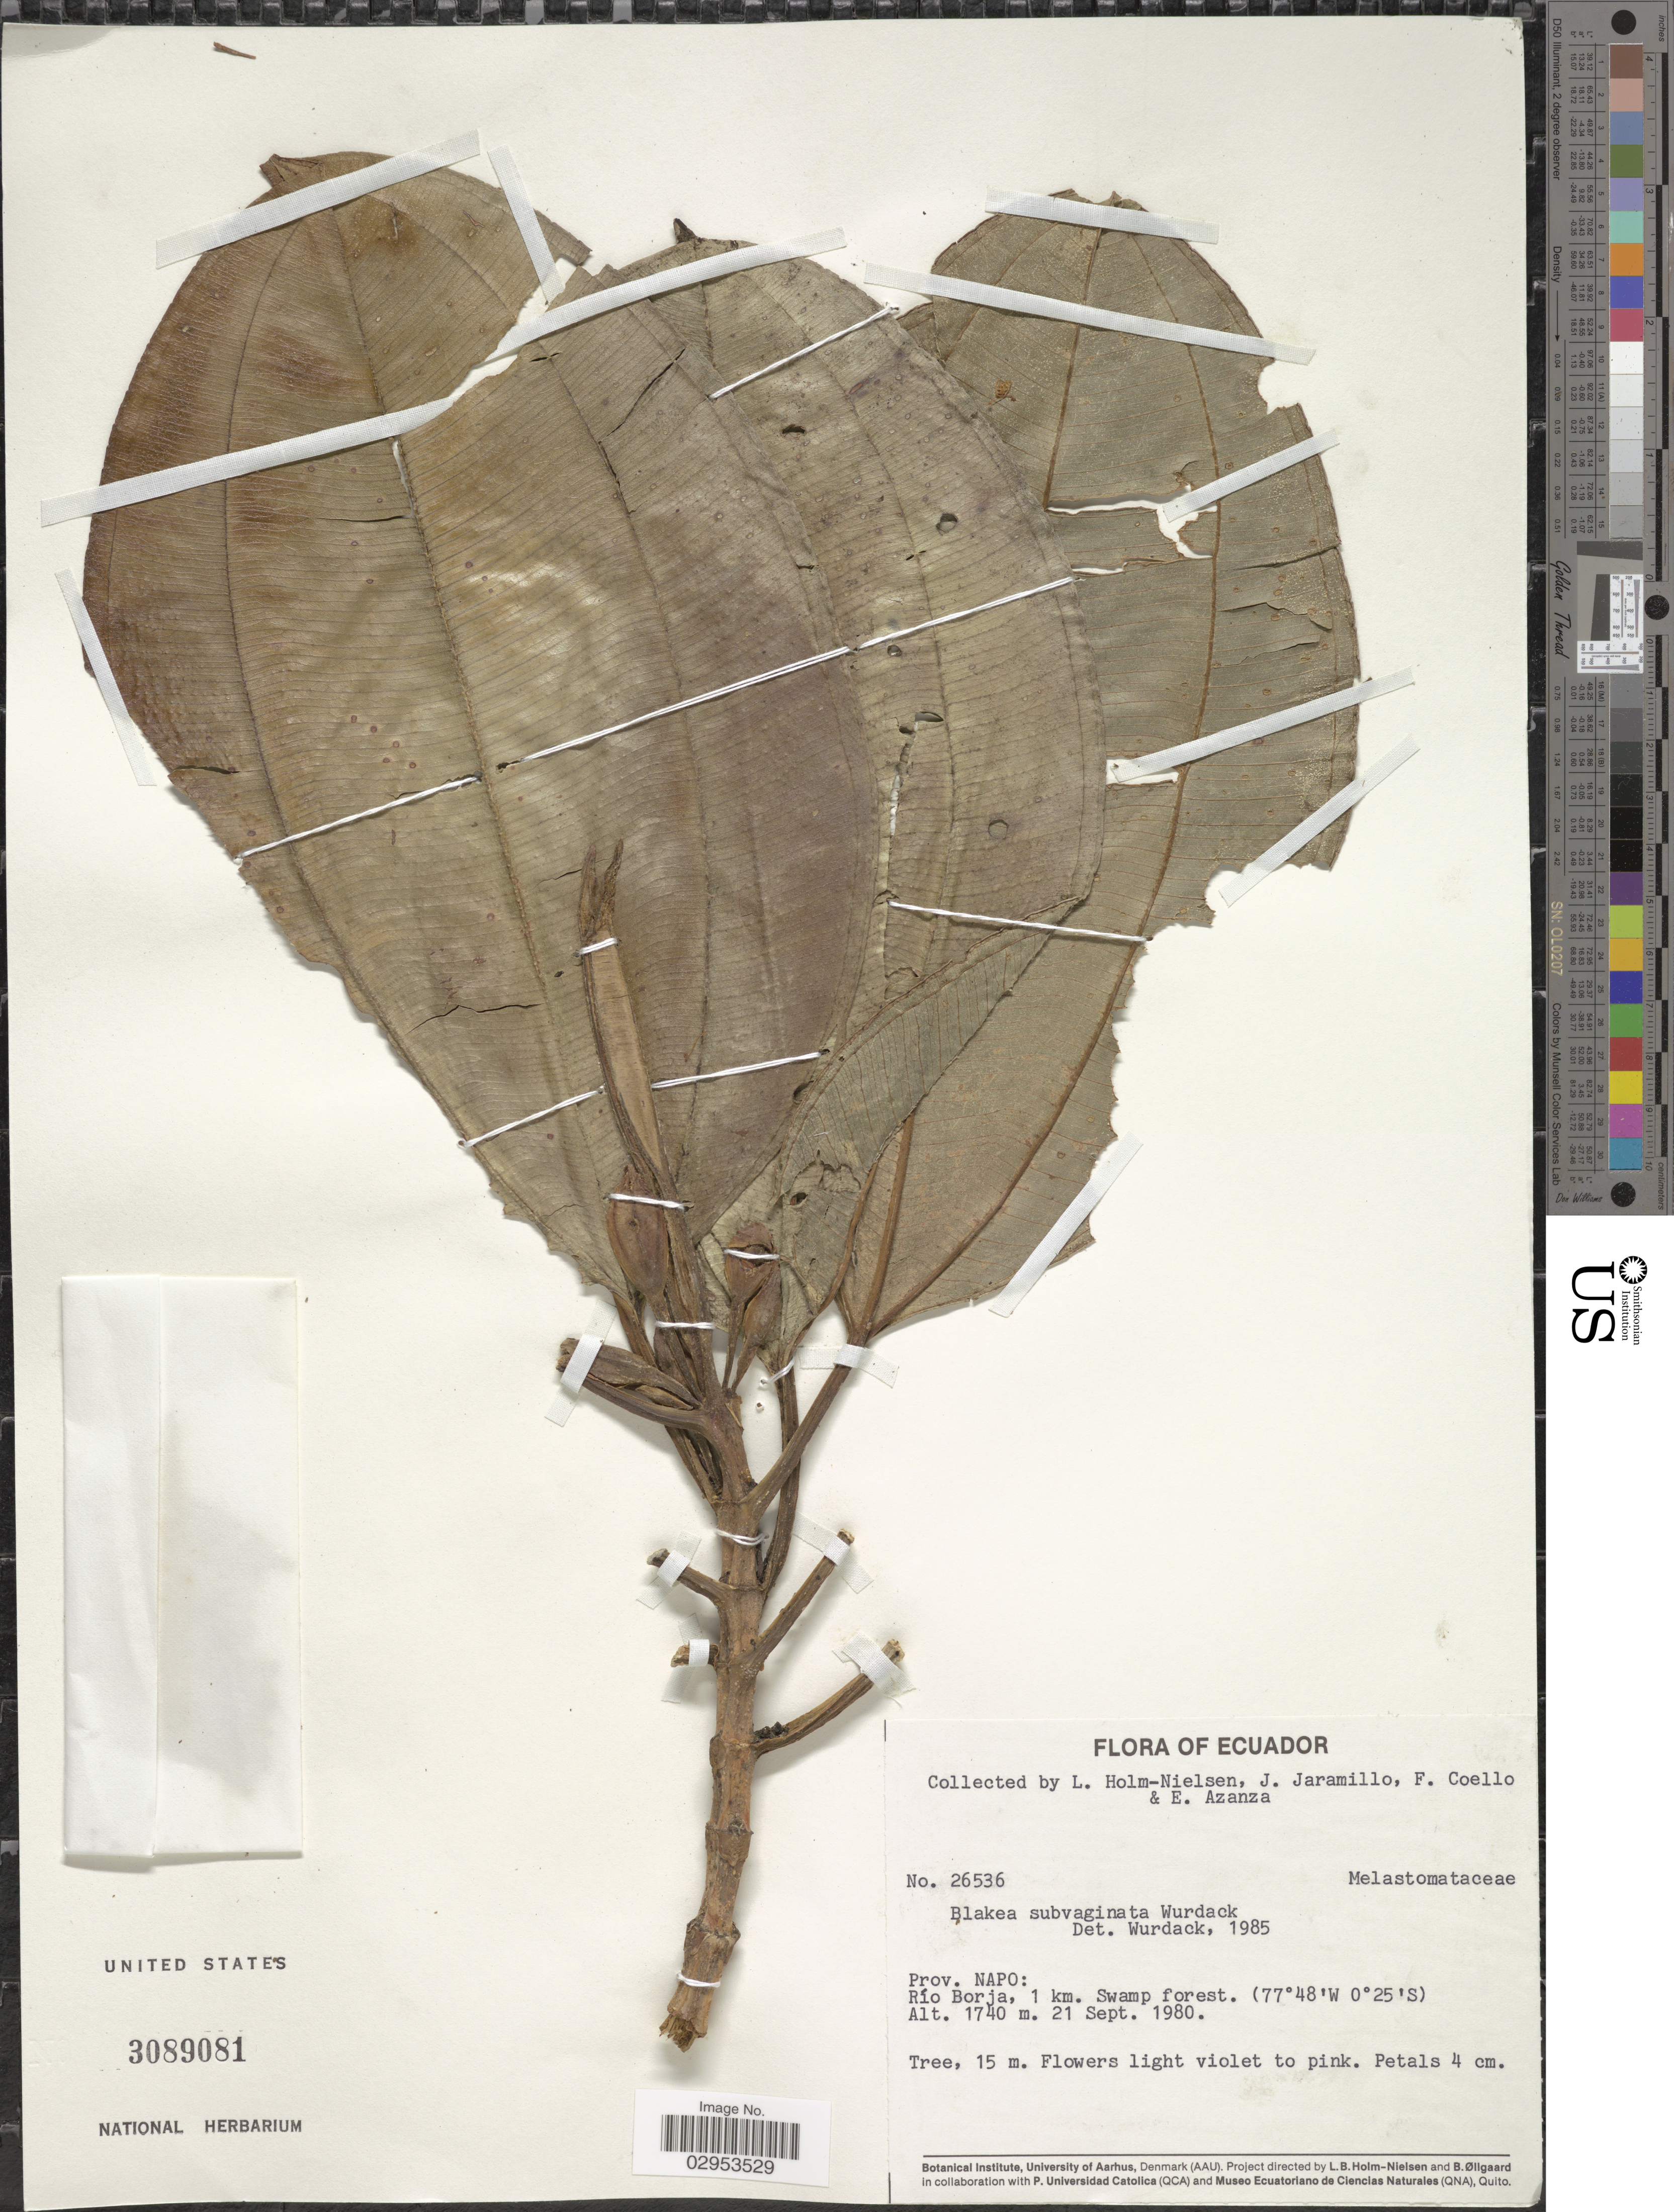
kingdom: Plantae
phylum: Tracheophyta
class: Magnoliopsida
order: Myrtales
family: Melastomataceae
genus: Blakea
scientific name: Blakea subvaginata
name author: Wurdack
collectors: L. Holm-Nielsen, J. Jaramillo, F. Coello & E. Azanza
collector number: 26536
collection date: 1980-09-21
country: Ecuador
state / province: Napo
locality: Río Borja, 1 km. Swamp forest.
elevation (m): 1740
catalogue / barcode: US 3089081